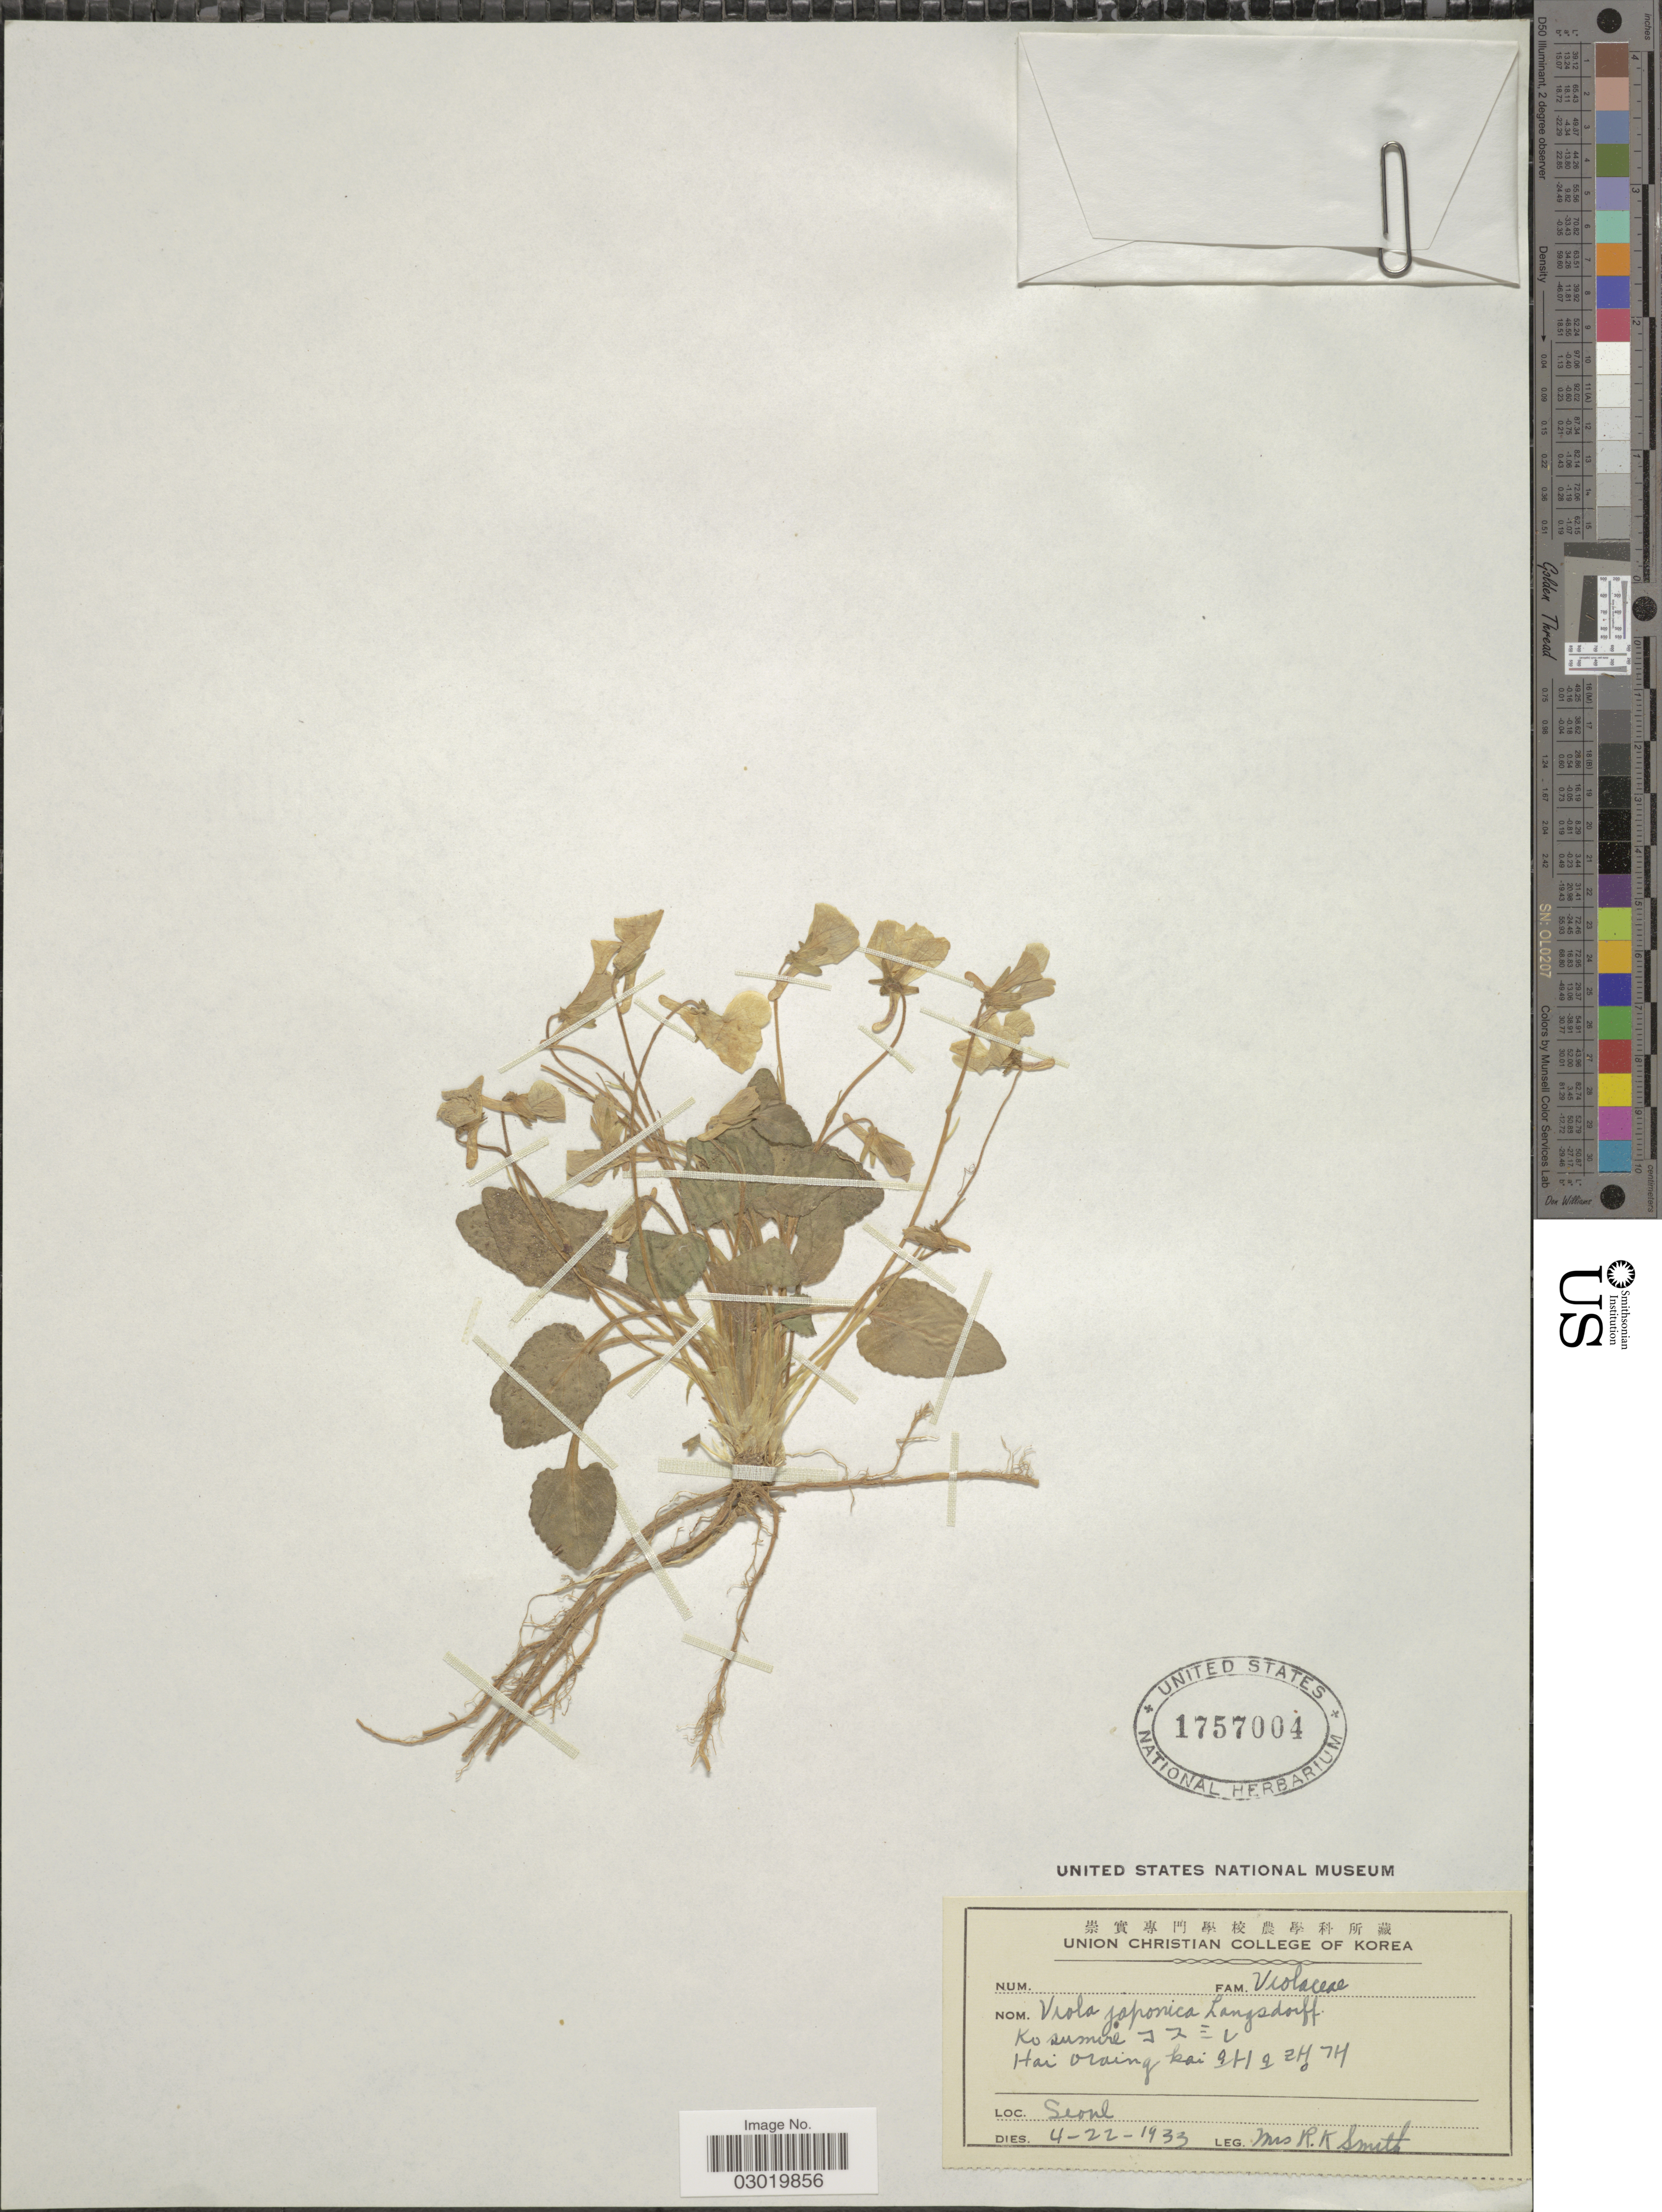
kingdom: Plantae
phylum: Tracheophyta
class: Magnoliopsida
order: Malpighiales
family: Violaceae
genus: Viola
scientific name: Viola japonica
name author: Langsd. ex DC.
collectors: R. Smith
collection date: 1933-04-22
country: South Korea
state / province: Seoul Special City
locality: Seoul.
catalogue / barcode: US 1757004